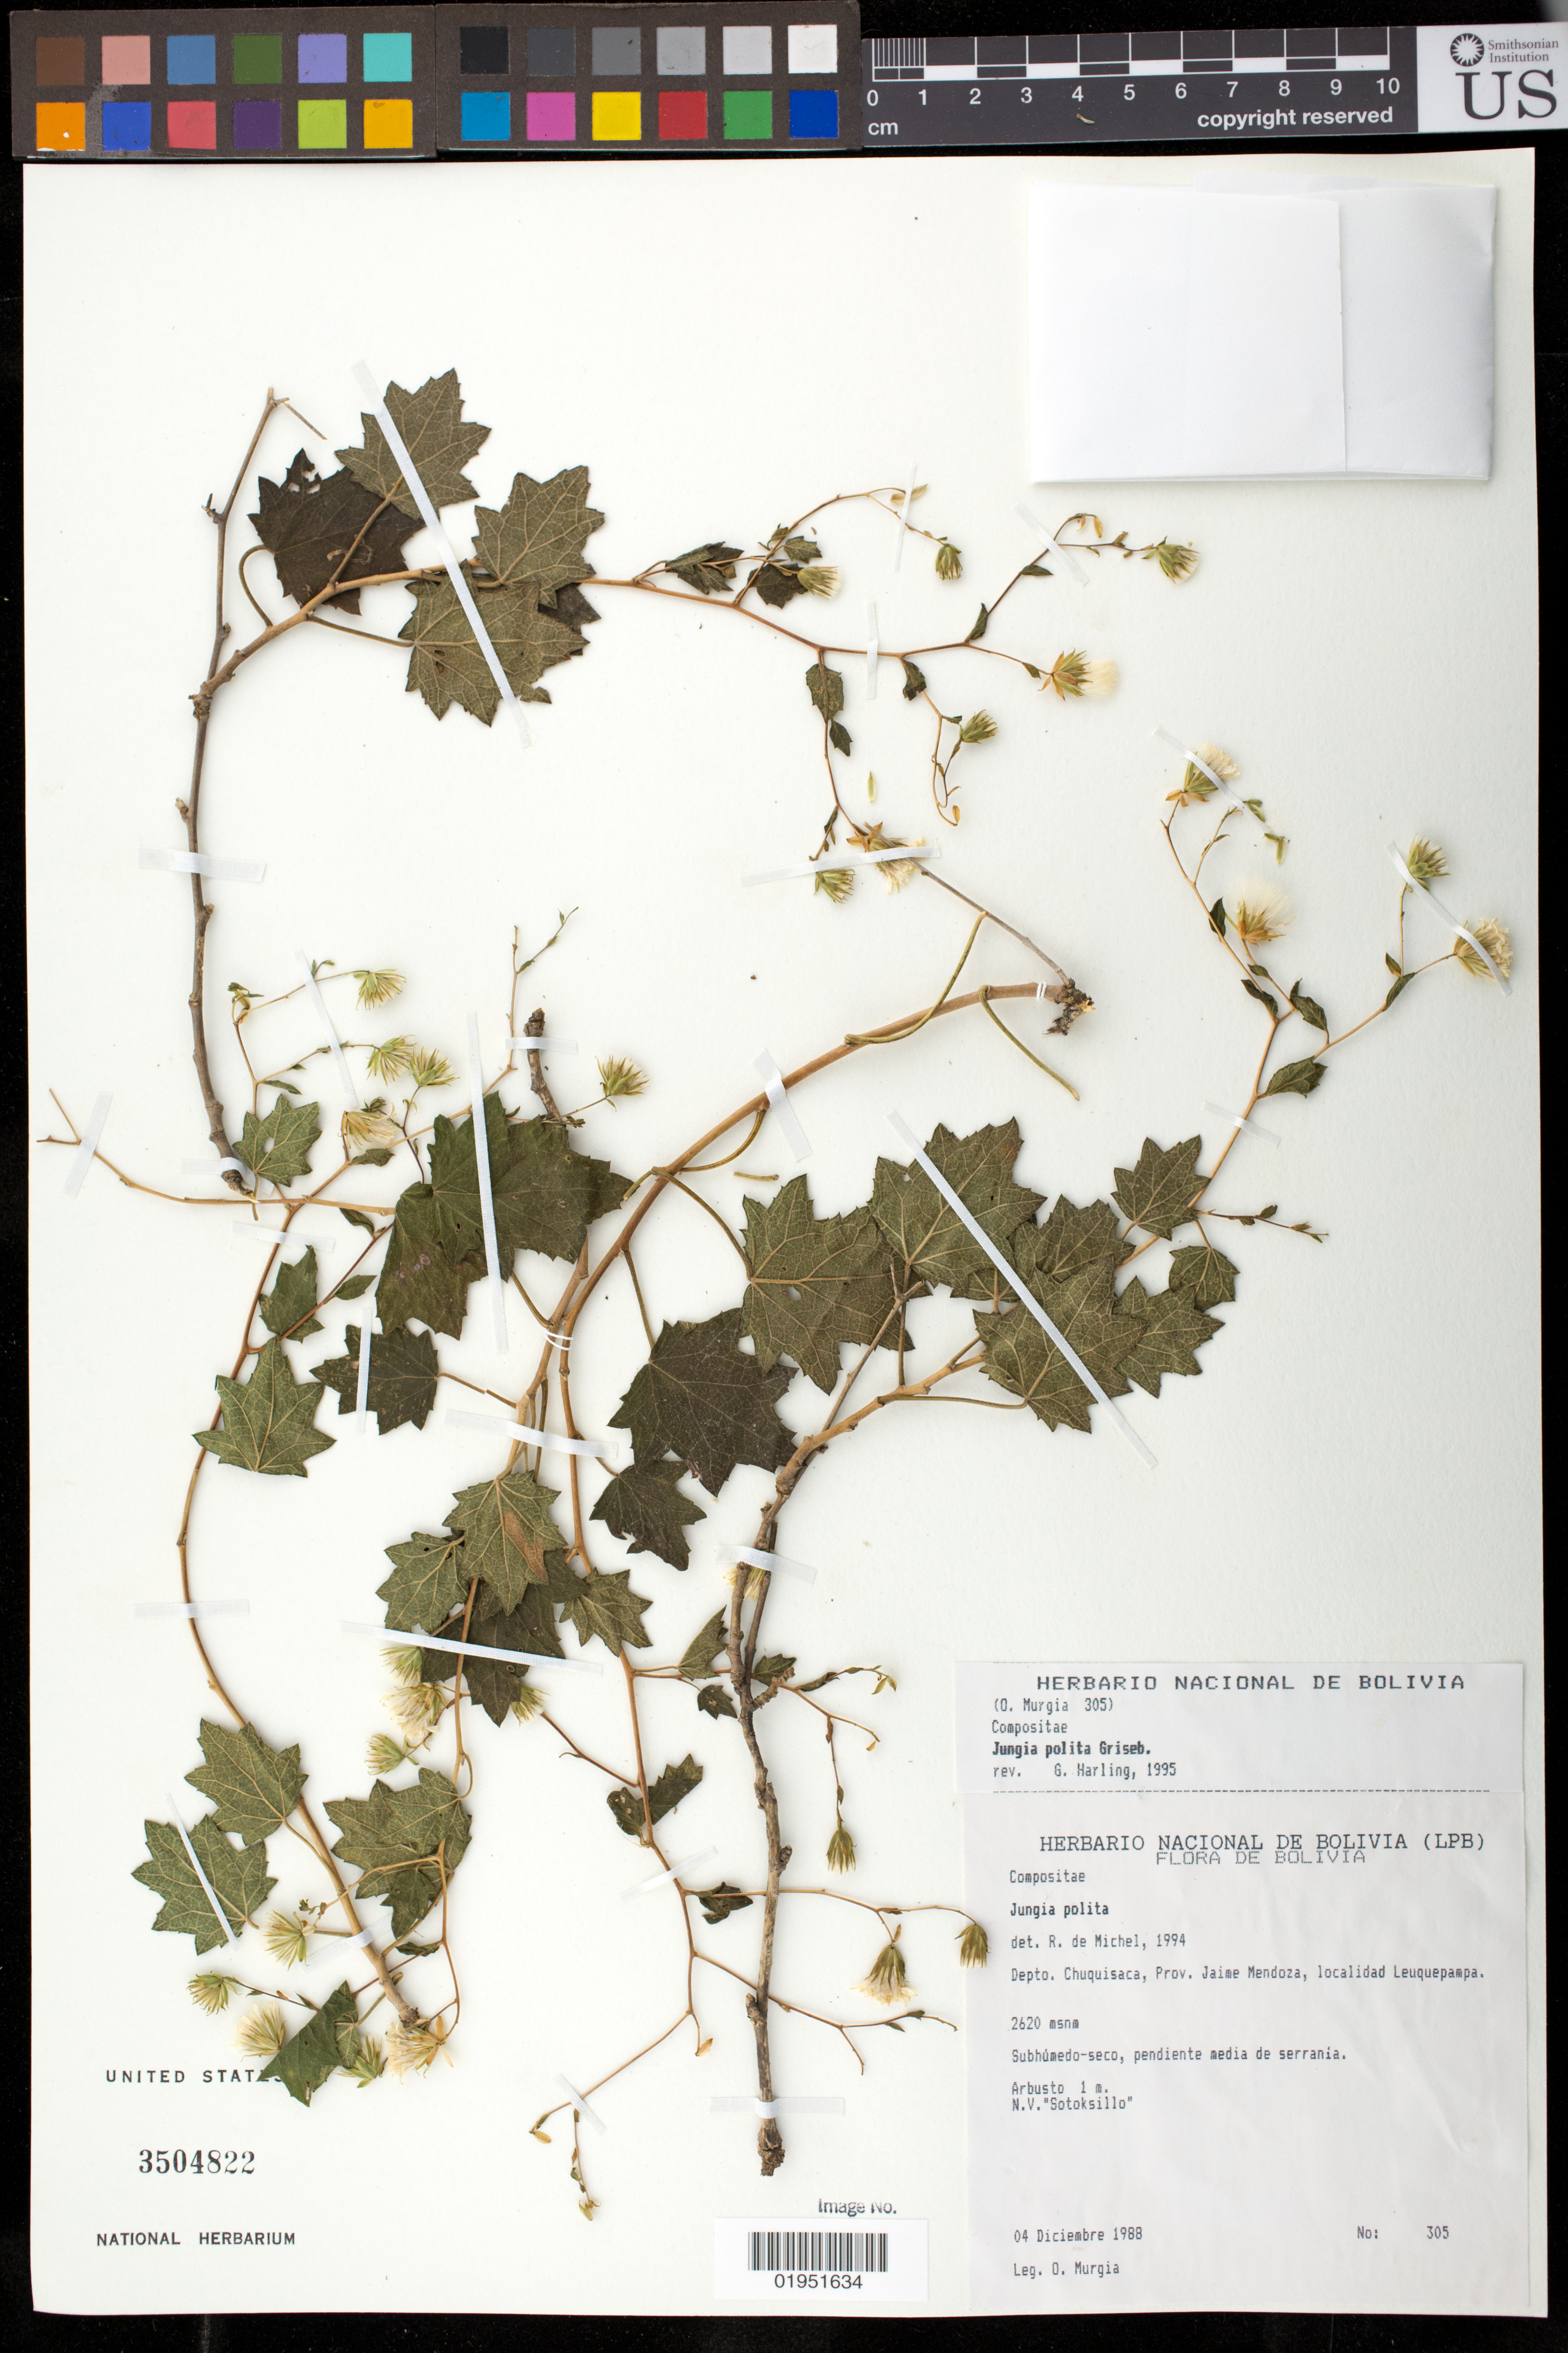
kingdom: Plantae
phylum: Tracheophyta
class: Magnoliopsida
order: Asterales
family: Asteraceae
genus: Jungia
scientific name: Jungia polita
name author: Griseb.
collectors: O. Murgia (Cordech)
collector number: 305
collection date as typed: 4 Dec 1988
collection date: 1988-12-04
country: Bolivia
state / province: Chuquisaca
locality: Prov. Jaime Mendoza, localidad Leuquepampa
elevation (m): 2620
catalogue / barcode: US 3504822